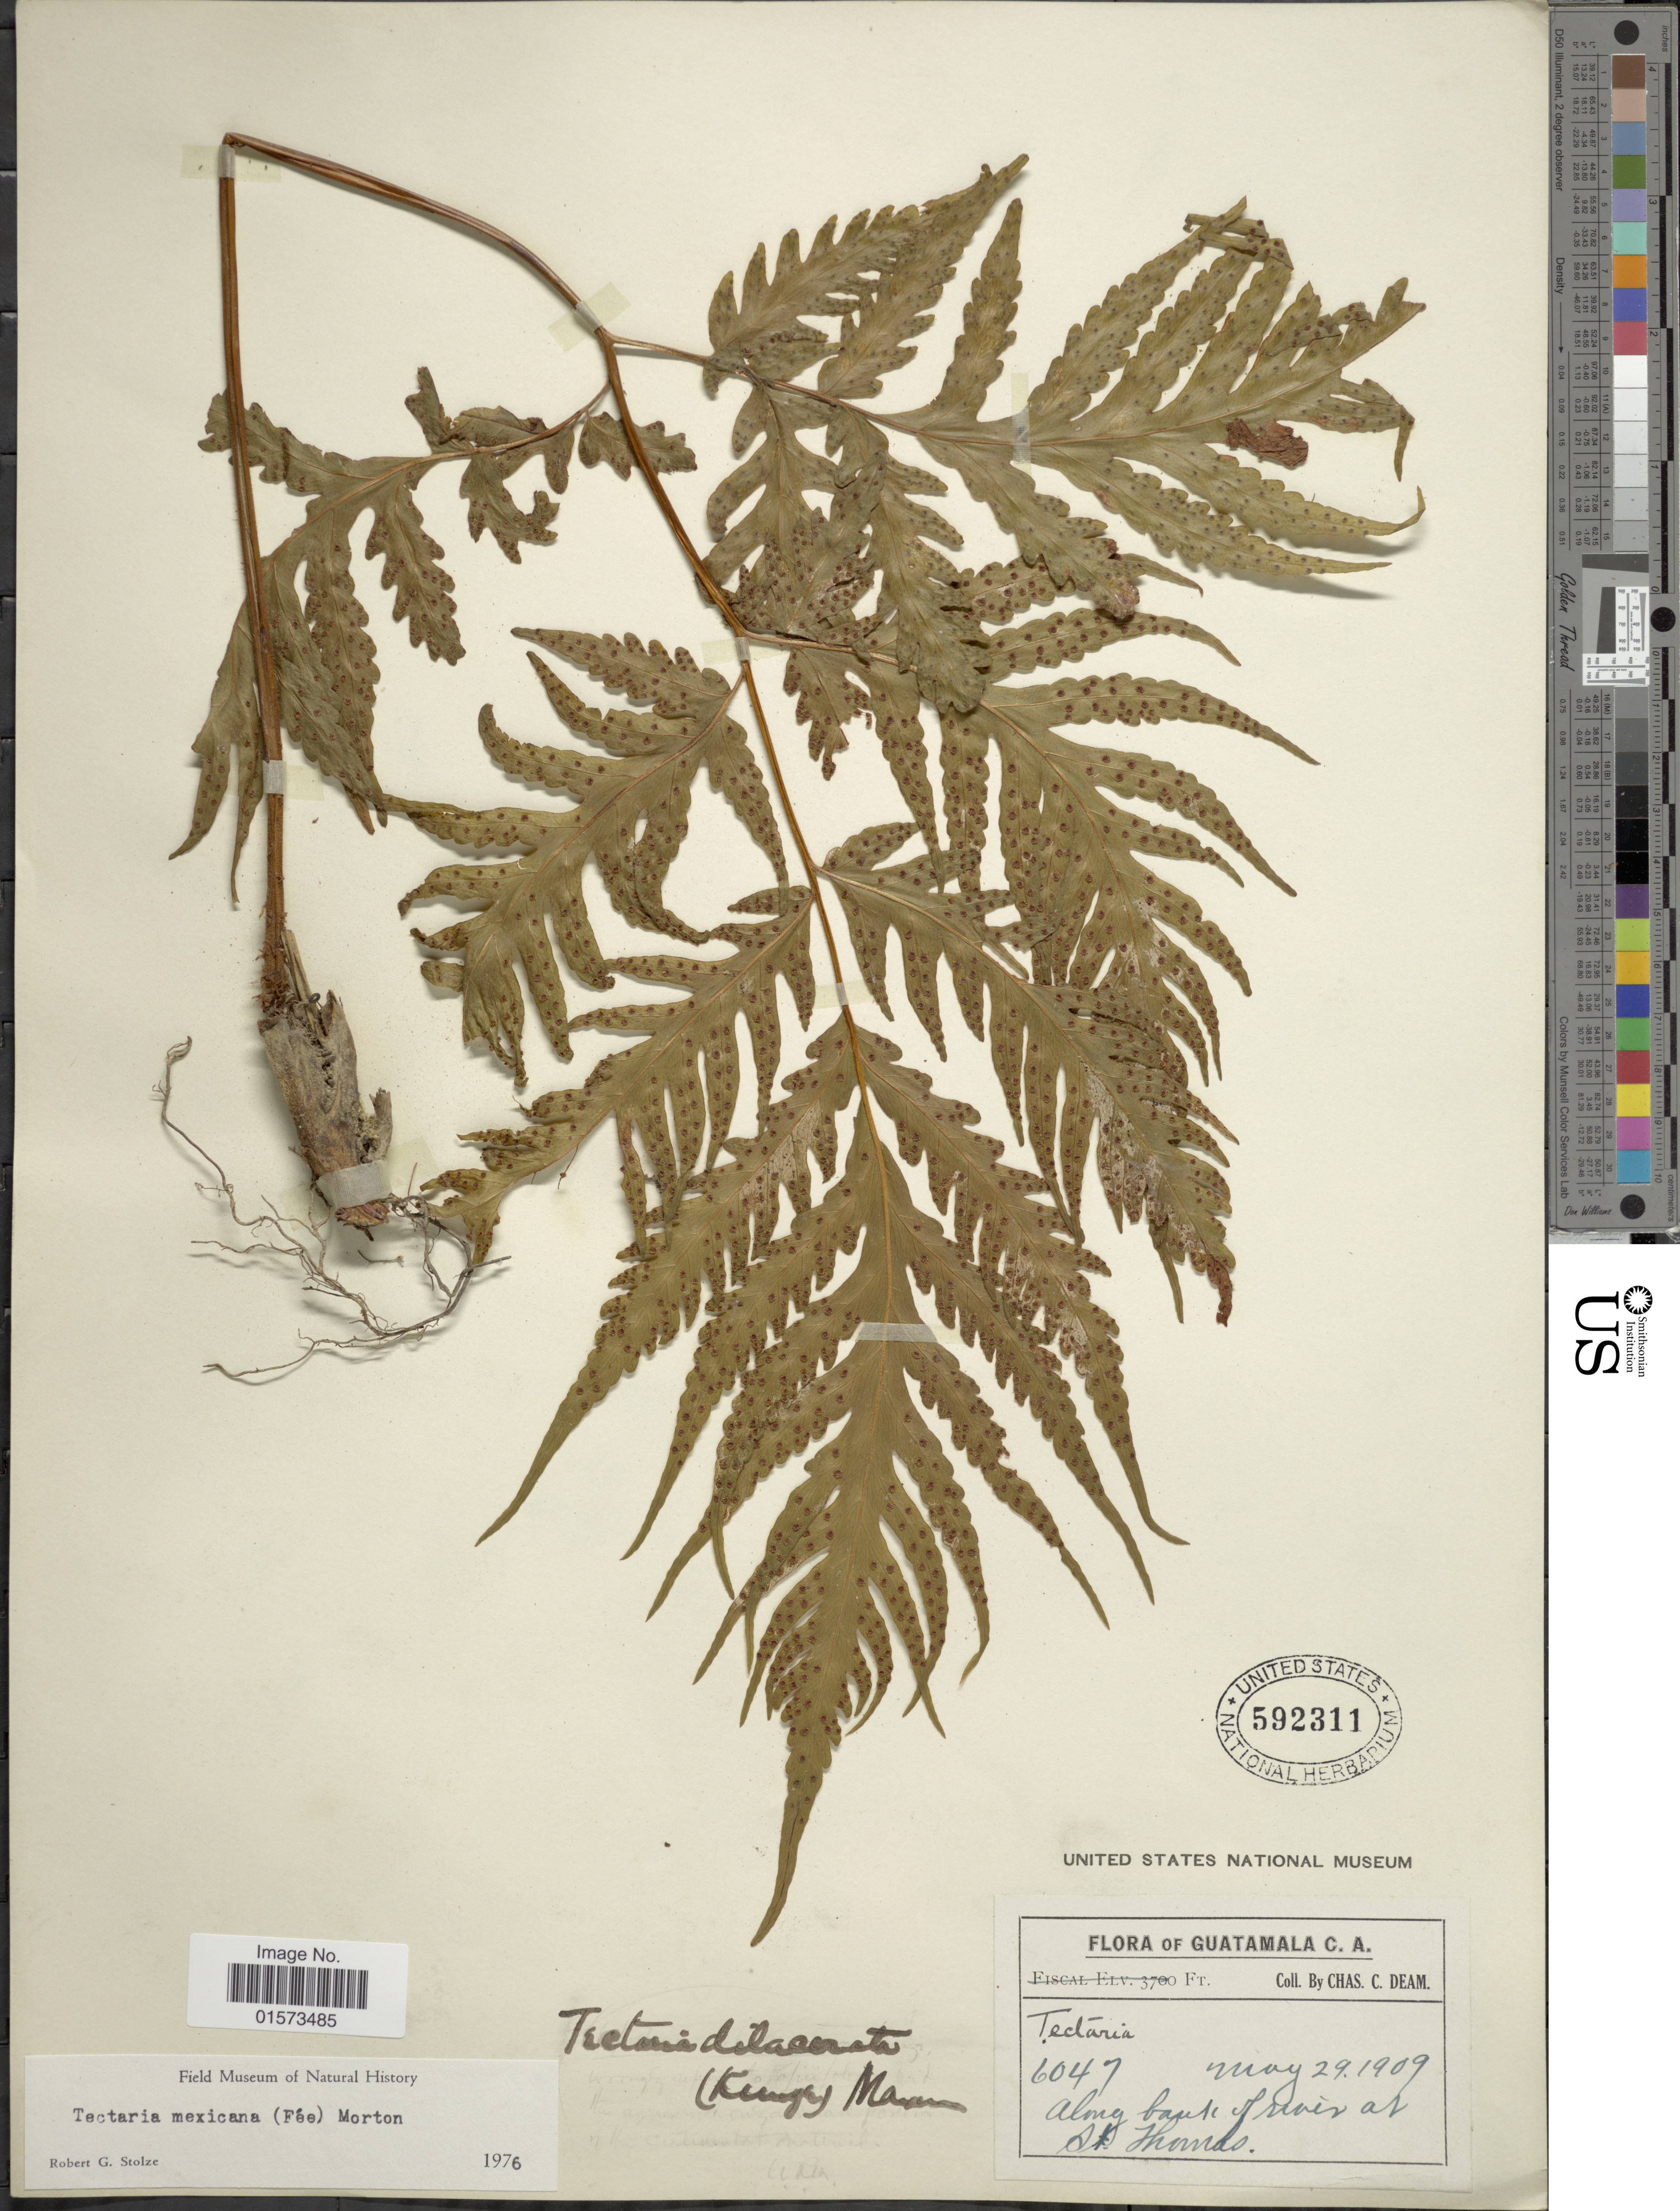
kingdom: Plantae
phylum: Tracheophyta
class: Polypodiopsida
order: Polypodiales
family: Tectariaceae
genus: Tectaria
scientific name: Tectaria mexicana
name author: (Fée) C.V. Morton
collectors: C. C. Deam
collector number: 6047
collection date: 1909-05-29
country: Guatemala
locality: Along bank of river at St. Thomas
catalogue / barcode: US 592311